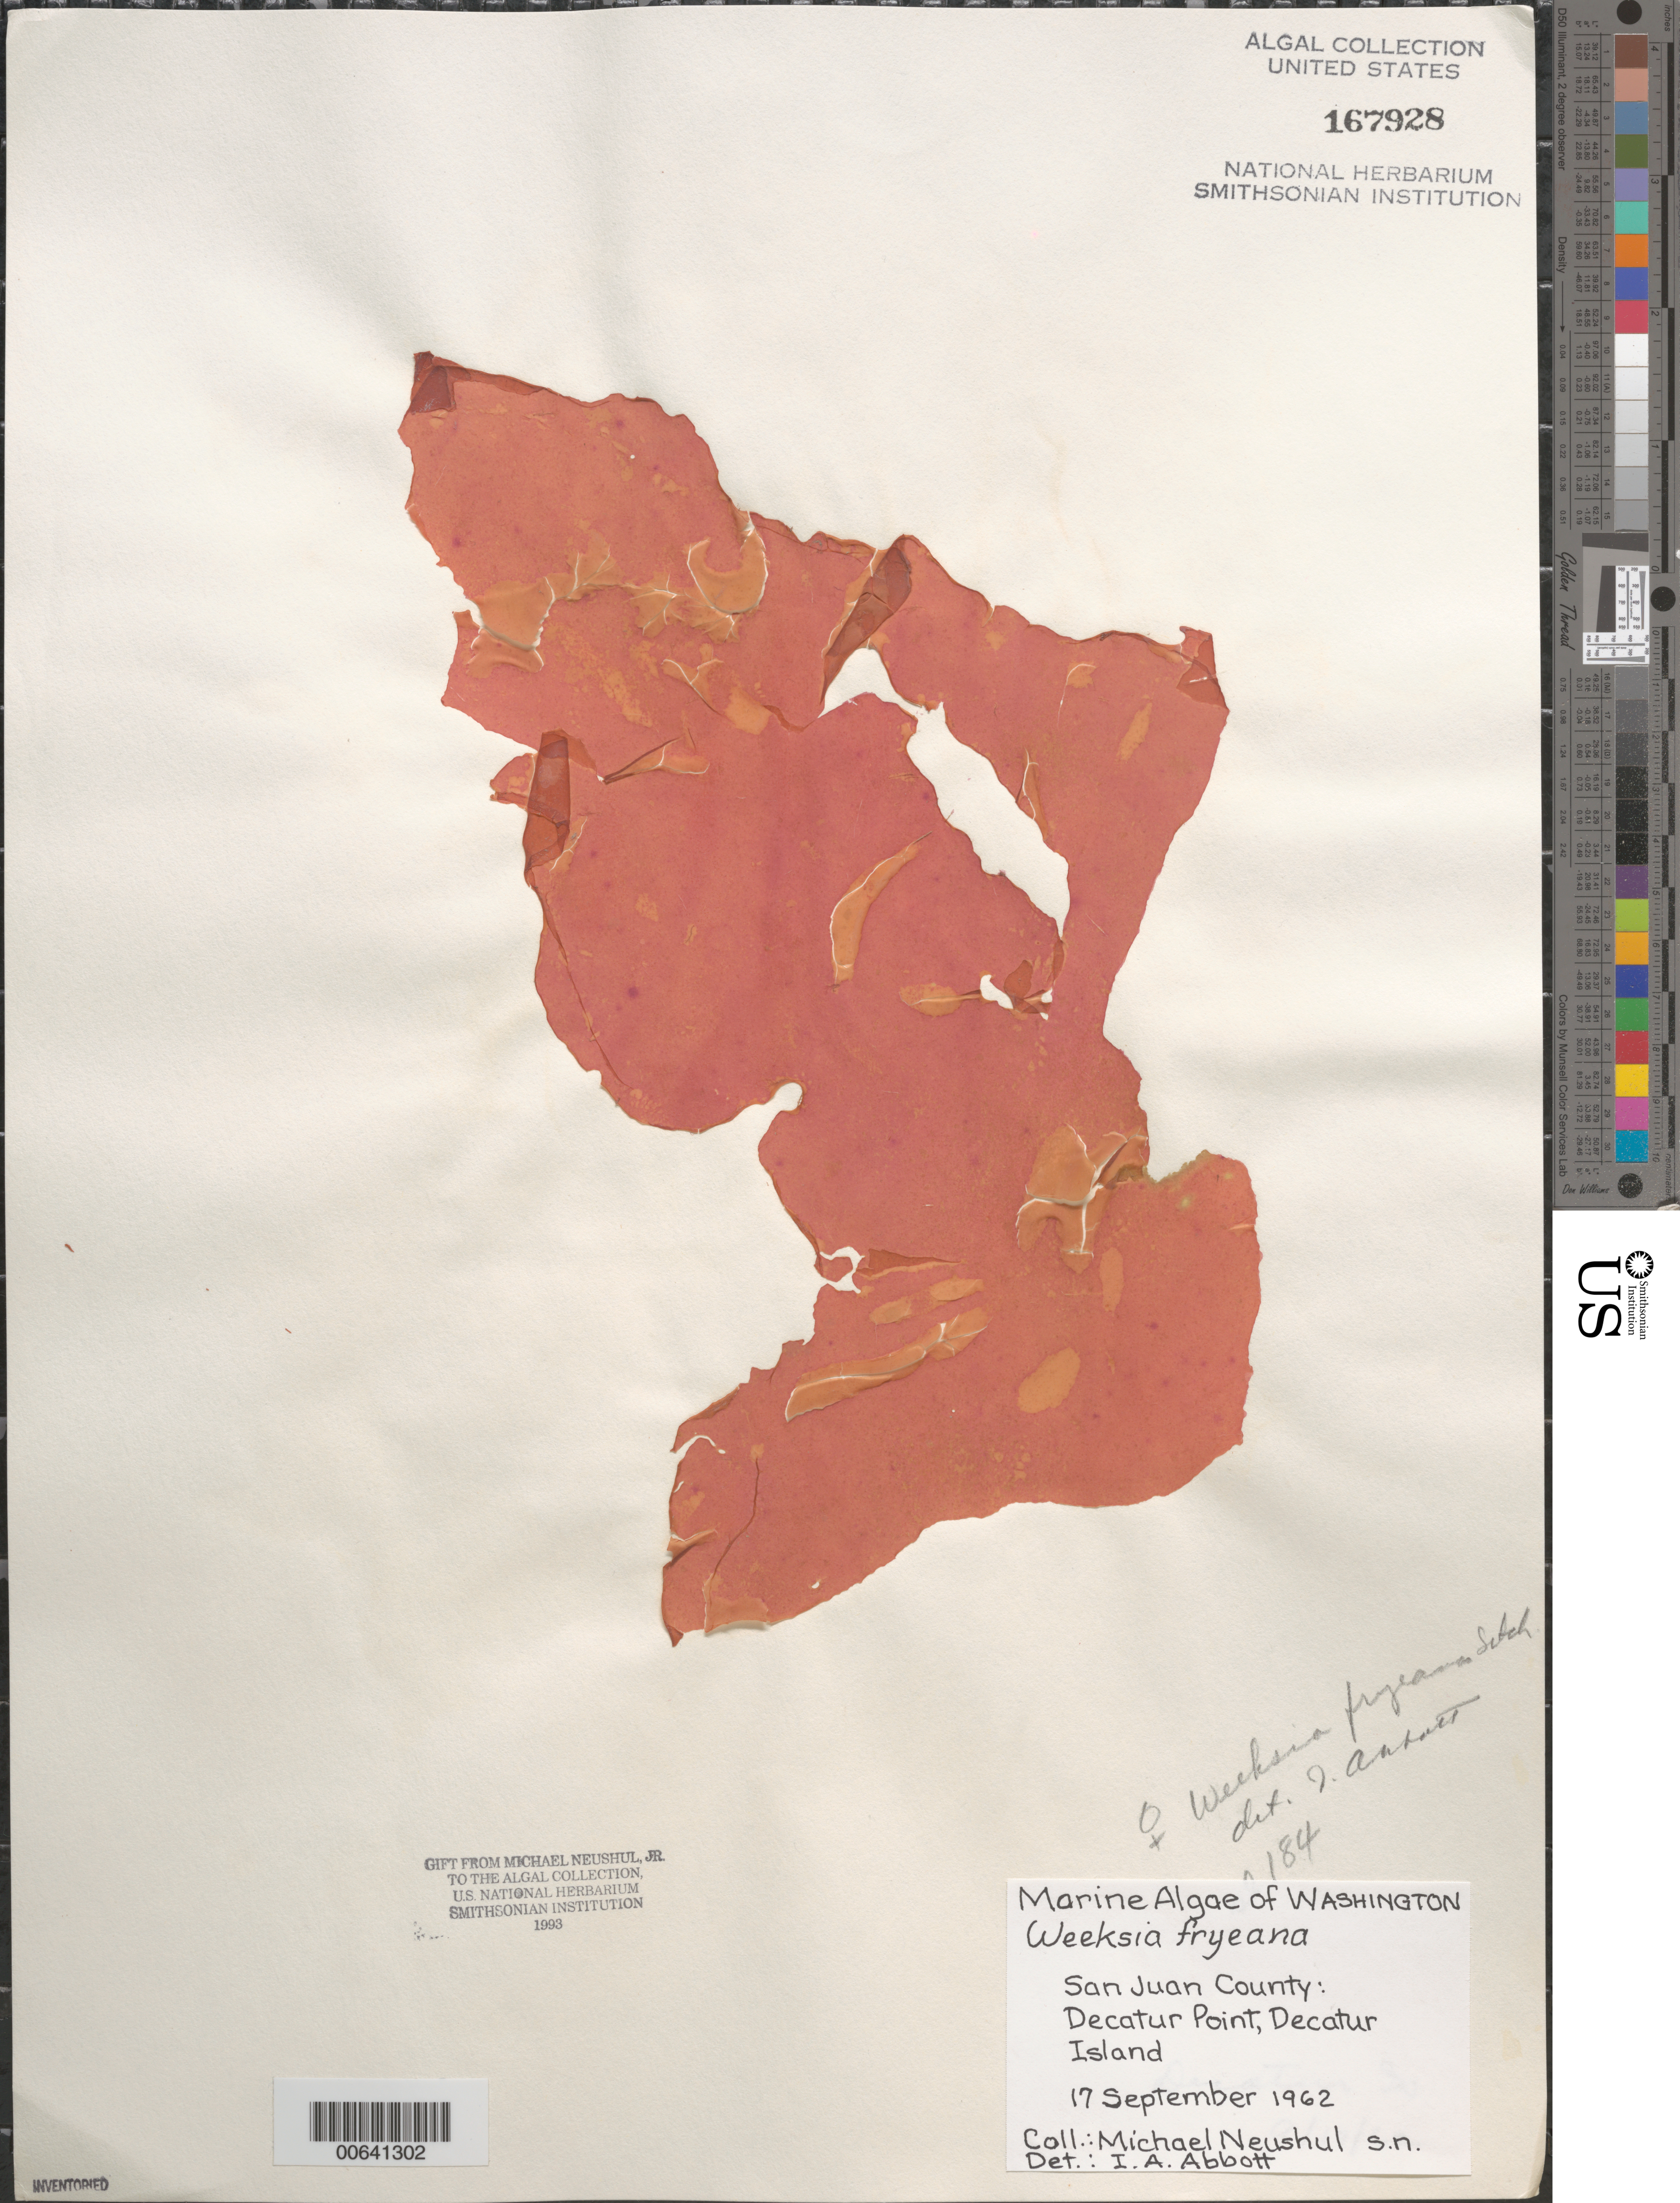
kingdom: Plantae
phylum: Rhodophyta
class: Florideophyceae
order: Gigartinales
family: Dumontiaceae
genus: Weeksia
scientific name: Weeksia coccinea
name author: (Harv.) S.C. Lindstrom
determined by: Algae name updating Project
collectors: M. Neushul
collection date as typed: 17 Sep 1962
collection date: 1962-09-17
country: United States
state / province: Washington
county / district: San Juan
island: Decatur Island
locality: Decatur Point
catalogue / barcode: US 167928